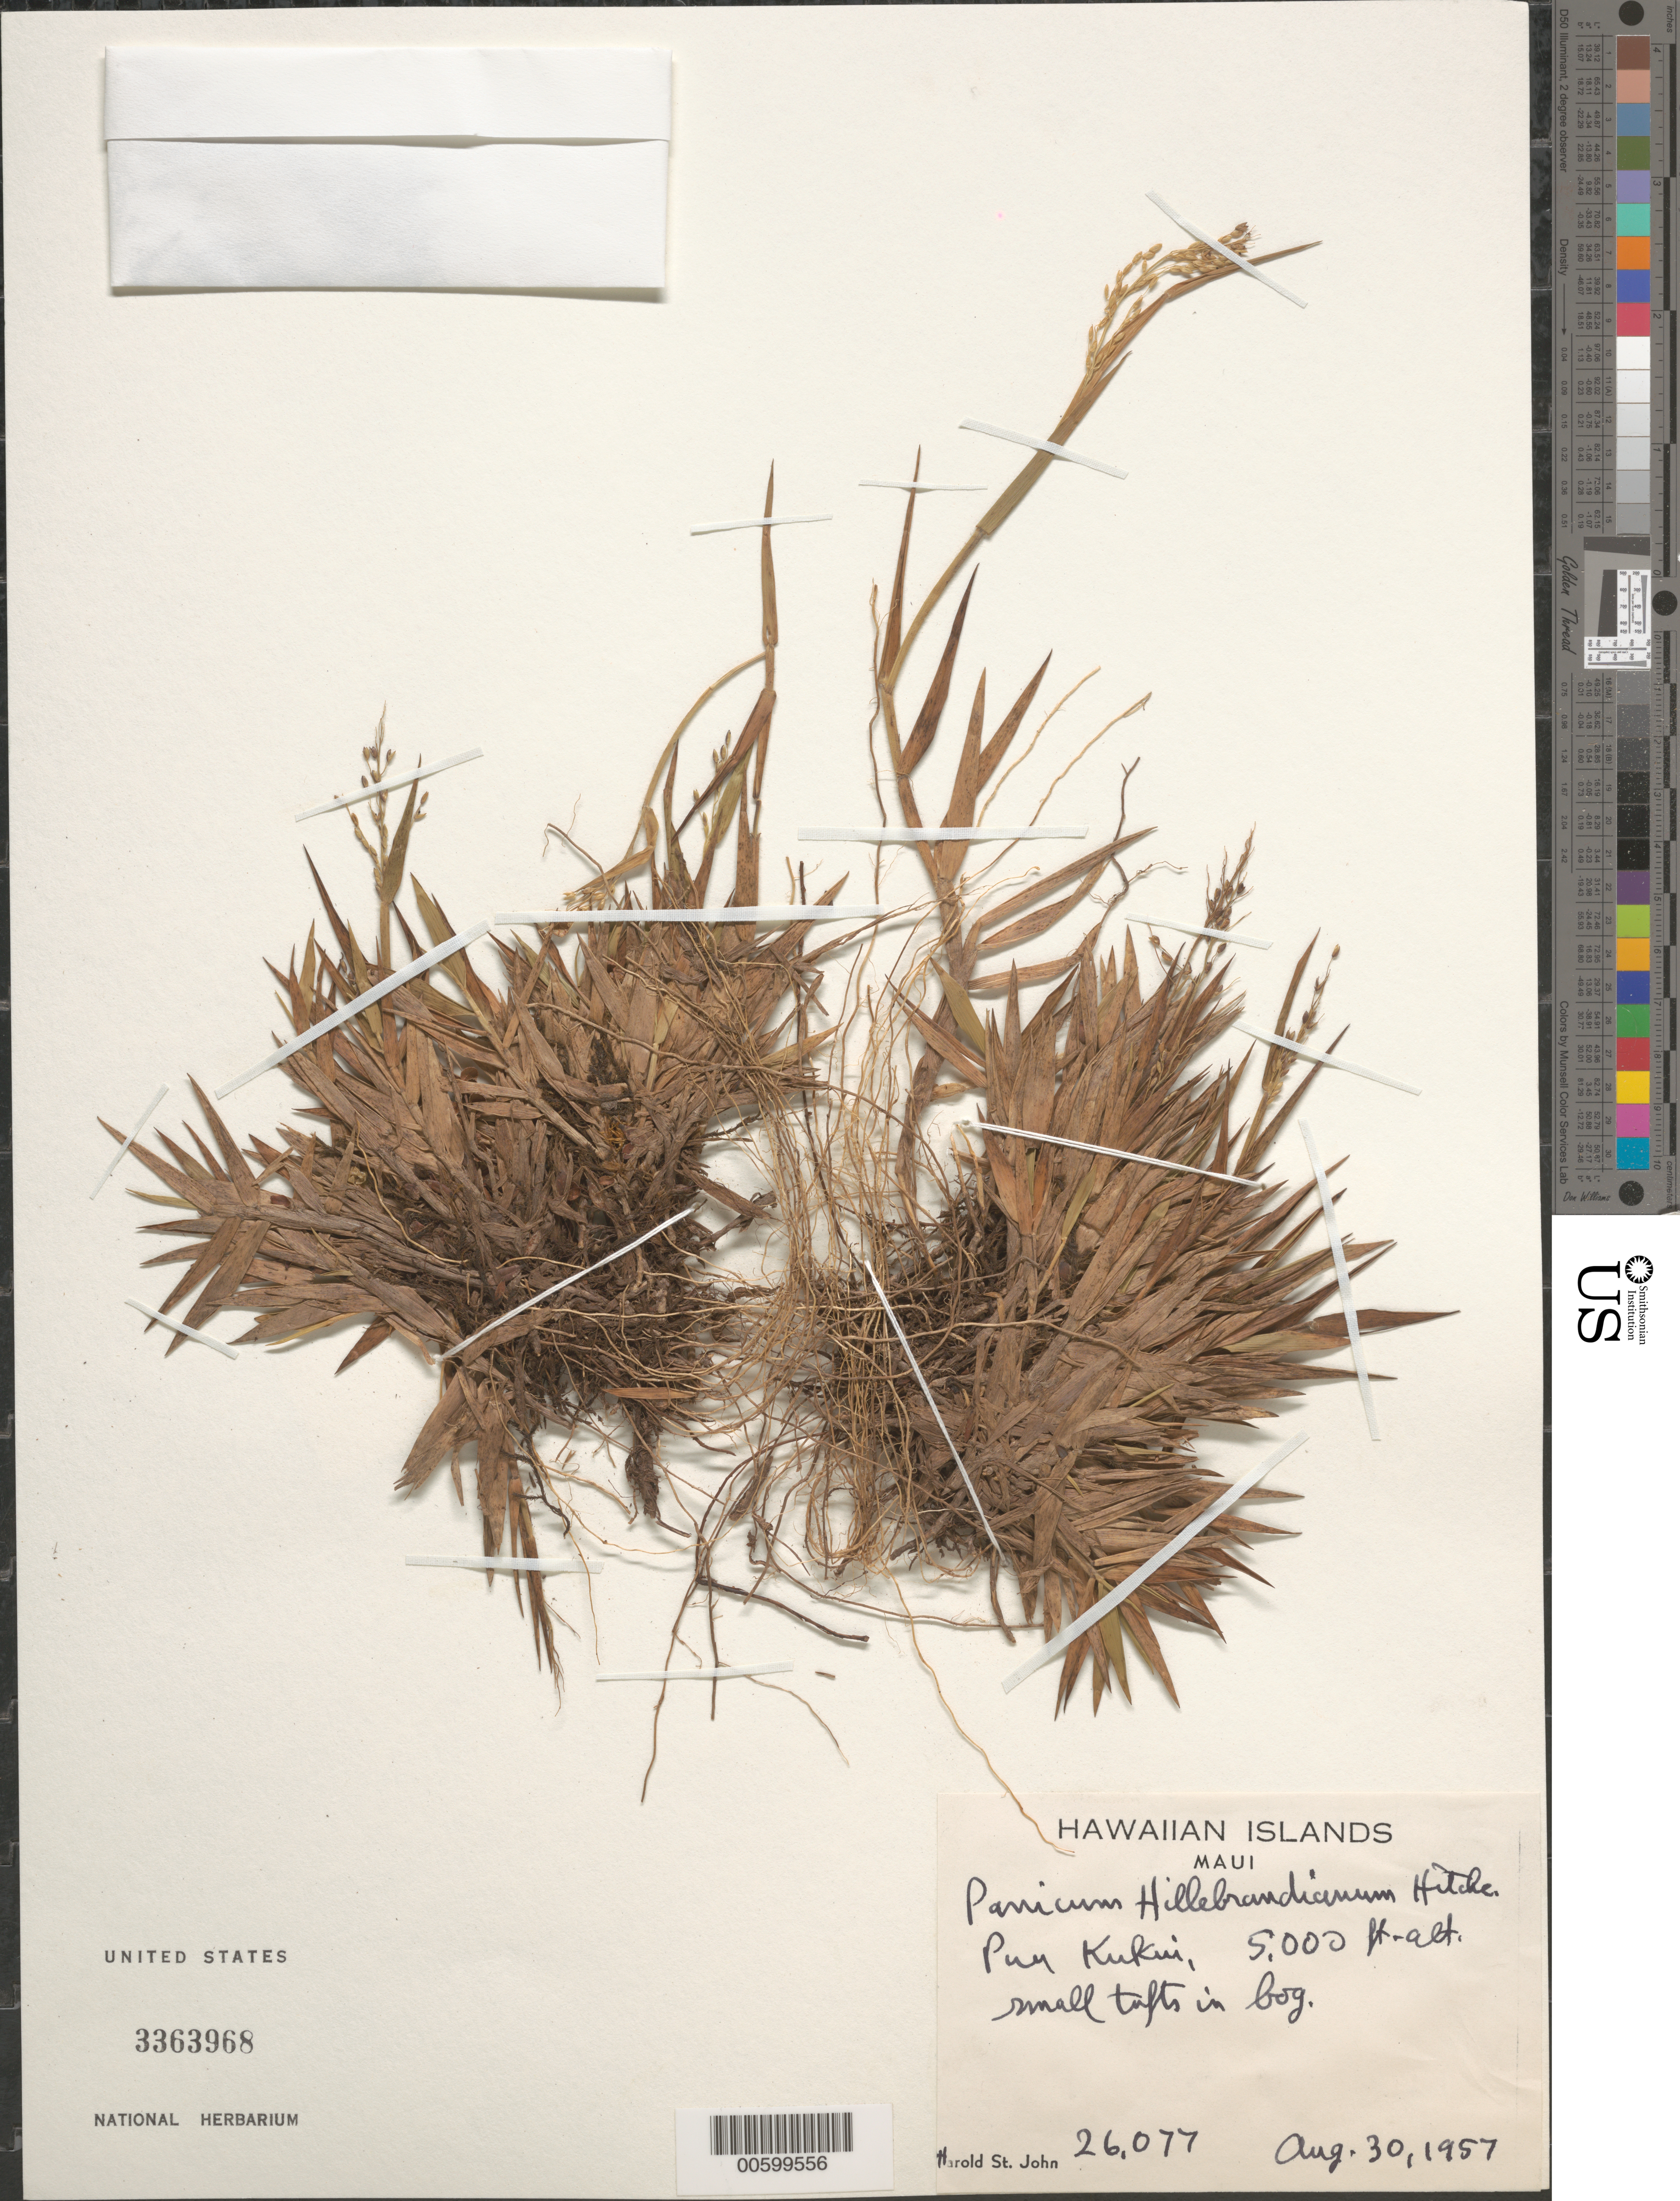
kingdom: Plantae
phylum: Tracheophyta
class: Liliopsida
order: Poales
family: Poaceae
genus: Dichanthelium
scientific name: Dichanthelium hillebrandianum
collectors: H. St. John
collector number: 26077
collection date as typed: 30 Aug 1957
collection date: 1957-08-30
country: United States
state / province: Hawaii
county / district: Maui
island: Maui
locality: Puu Kukui.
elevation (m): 1524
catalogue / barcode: US 3363968